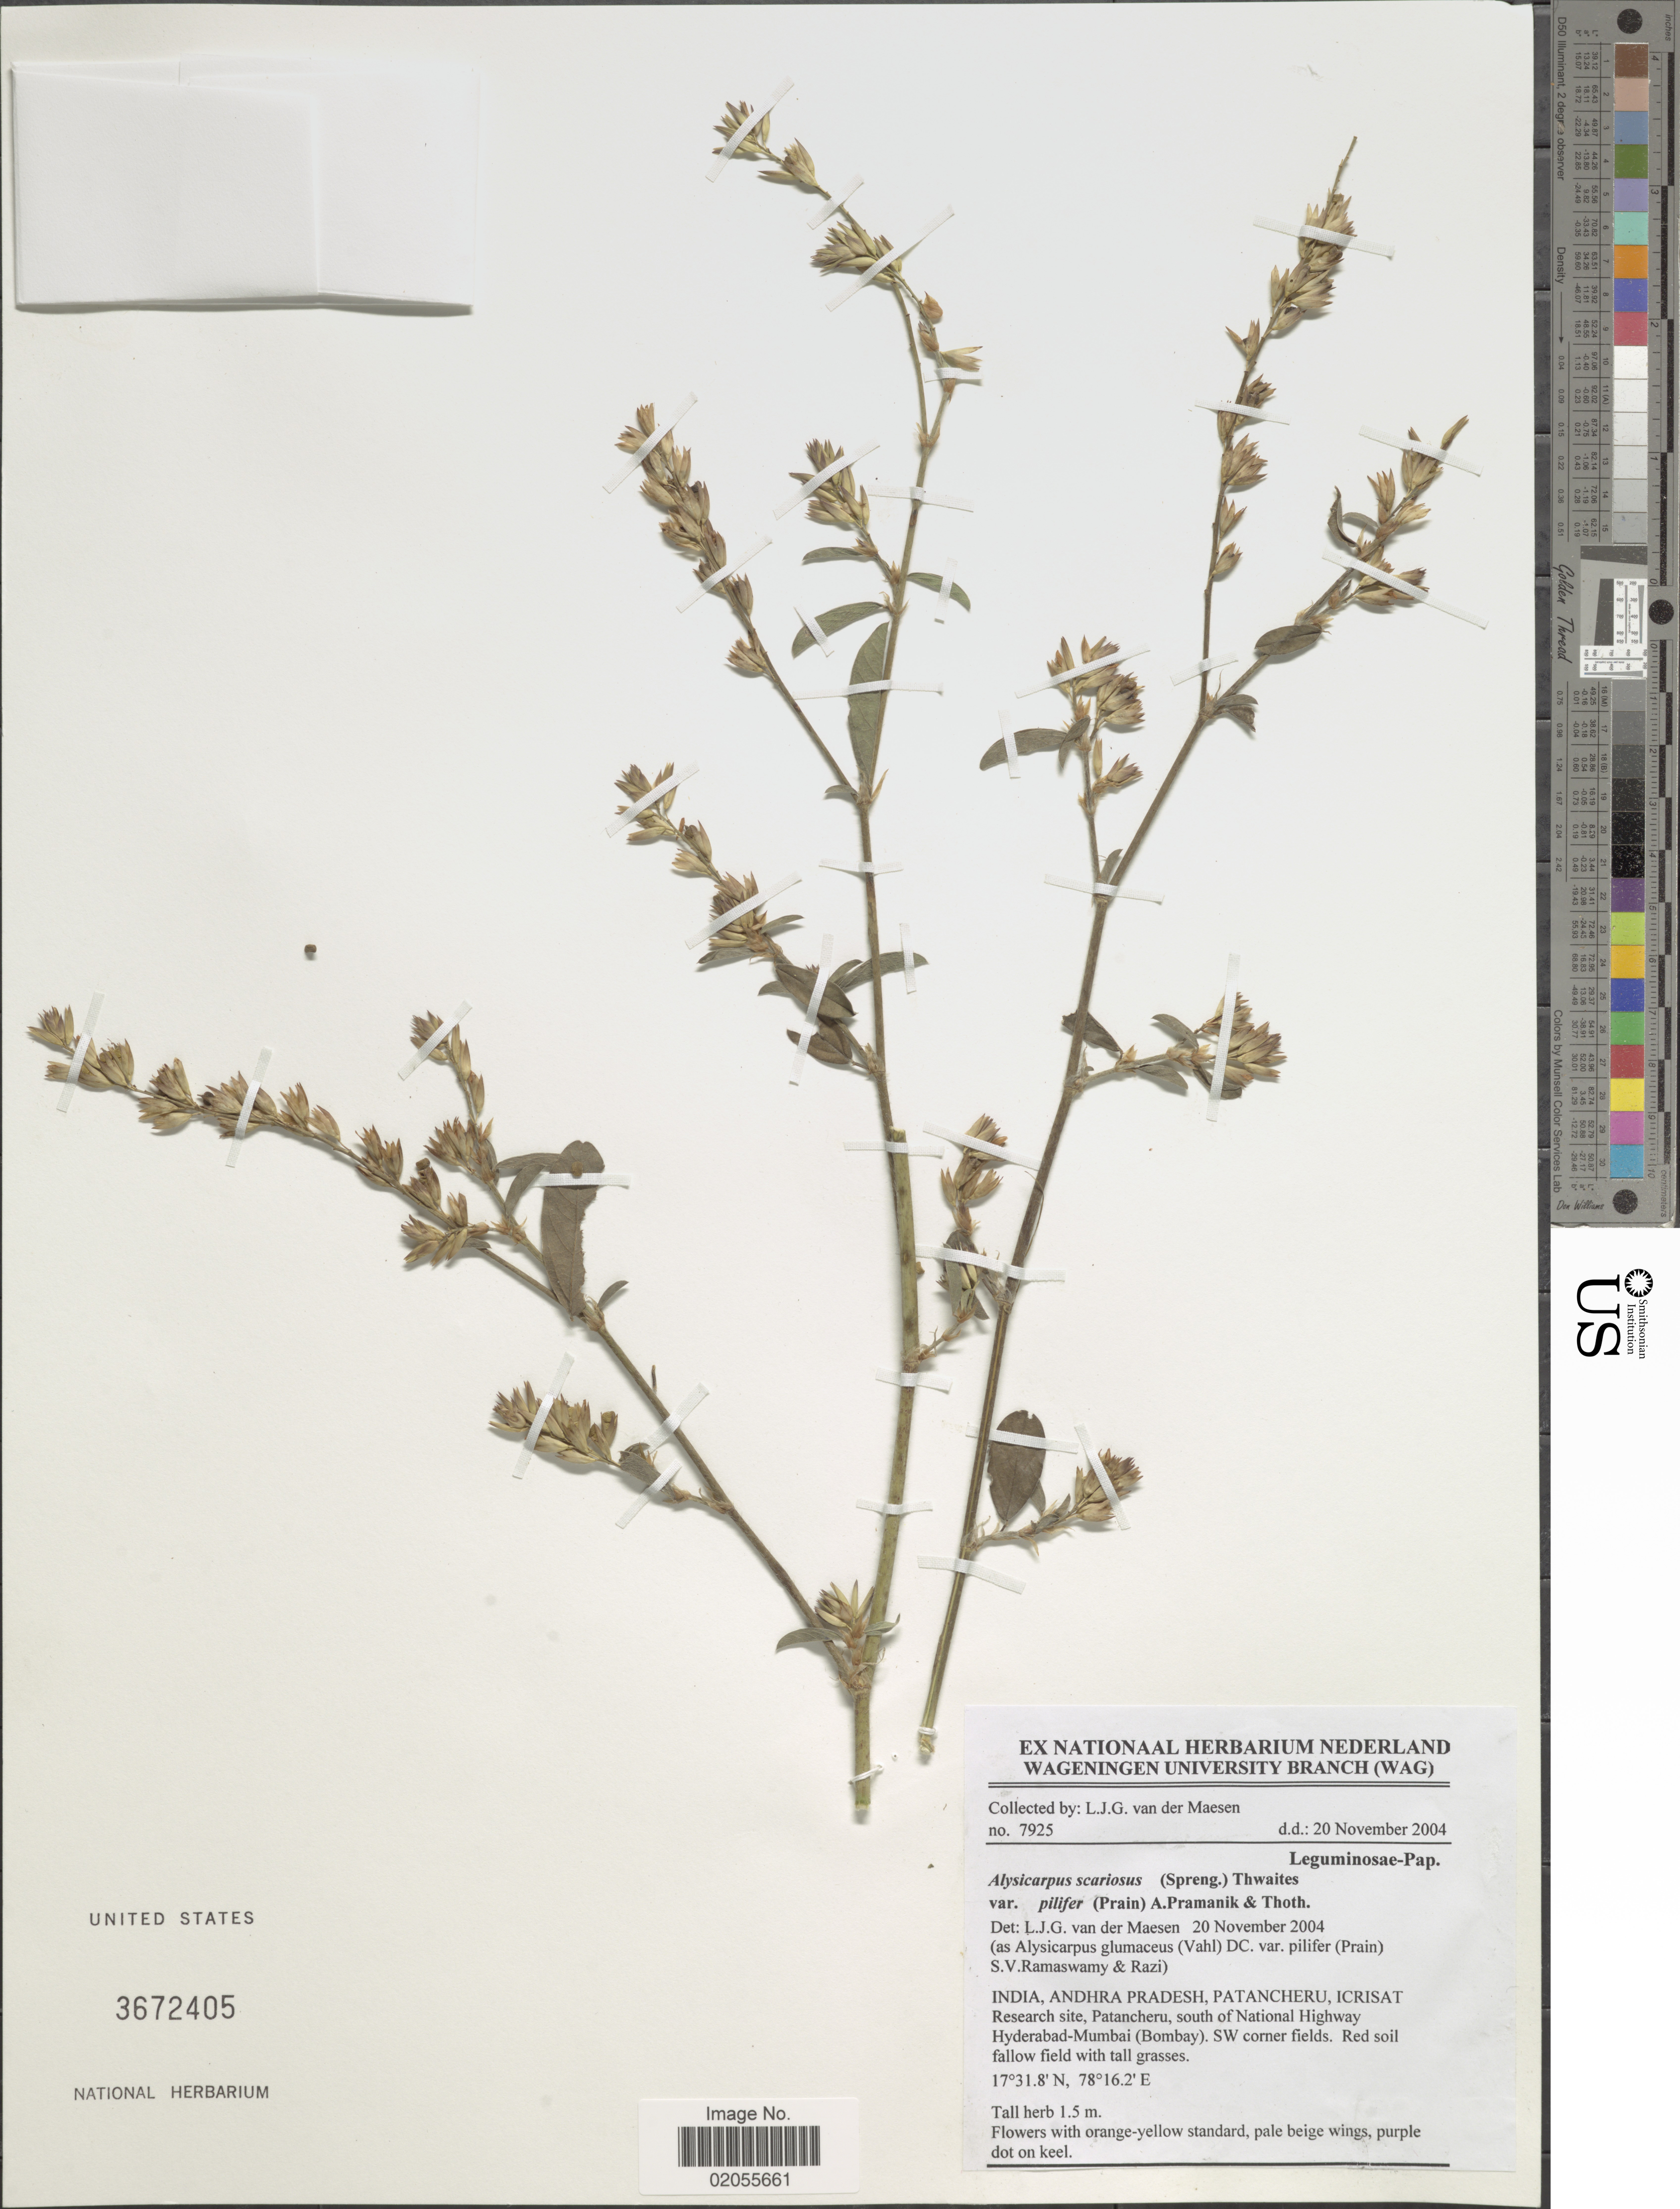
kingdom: Plantae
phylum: Tracheophyta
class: Magnoliopsida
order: Fabales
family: Fabaceae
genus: Alysicarpus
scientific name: Alysicarpus scariosus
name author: Graham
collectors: L. van der Maesen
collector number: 7925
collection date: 2004-11-20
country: India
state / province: Andhra Pradesh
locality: Patancheru, icrisat, research site, patancheru, south of National Highway , Hyderabad-Mumbai (Bombay) Sw corner fields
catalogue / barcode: US 3672405